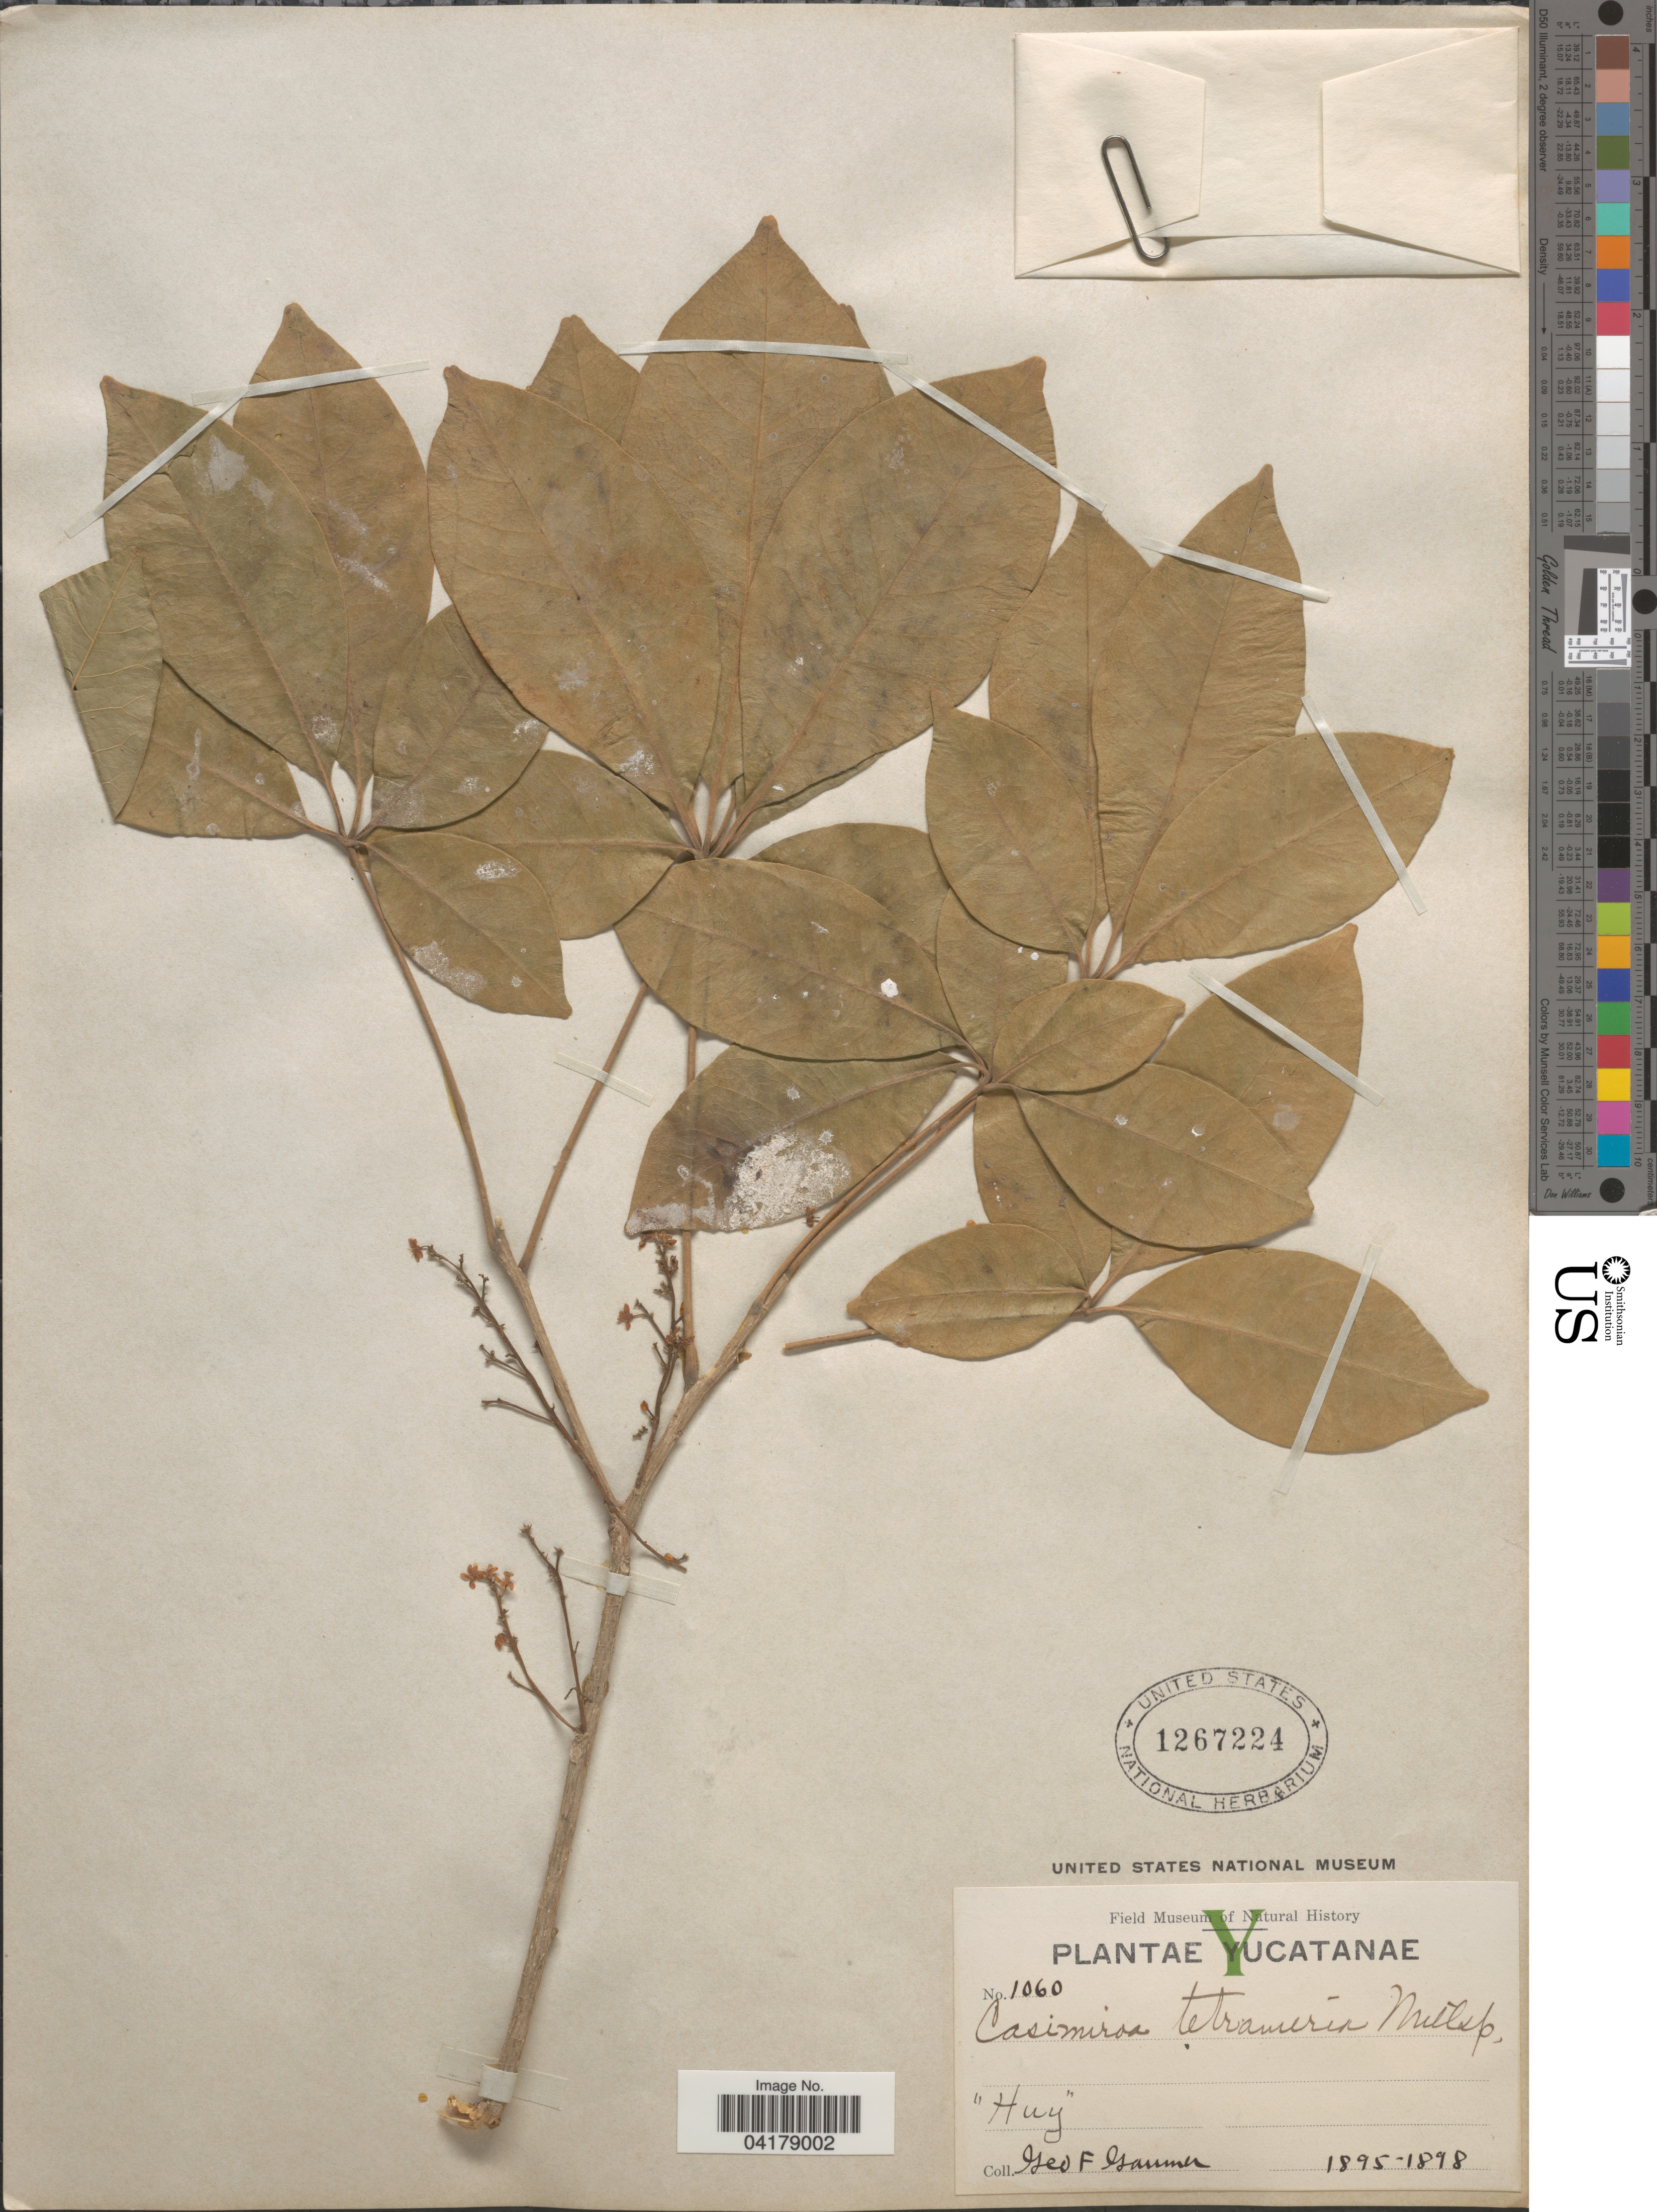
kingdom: Plantae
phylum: Tracheophyta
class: Magnoliopsida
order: Sapindales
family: Rutaceae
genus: Casimiroa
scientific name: Casimiroa tetrameria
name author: Millsp.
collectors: G. F. Gaumer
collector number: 1060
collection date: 1895/1898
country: Mexico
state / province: Yucatán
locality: Yucatanae. "Huy".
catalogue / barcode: US 1267224